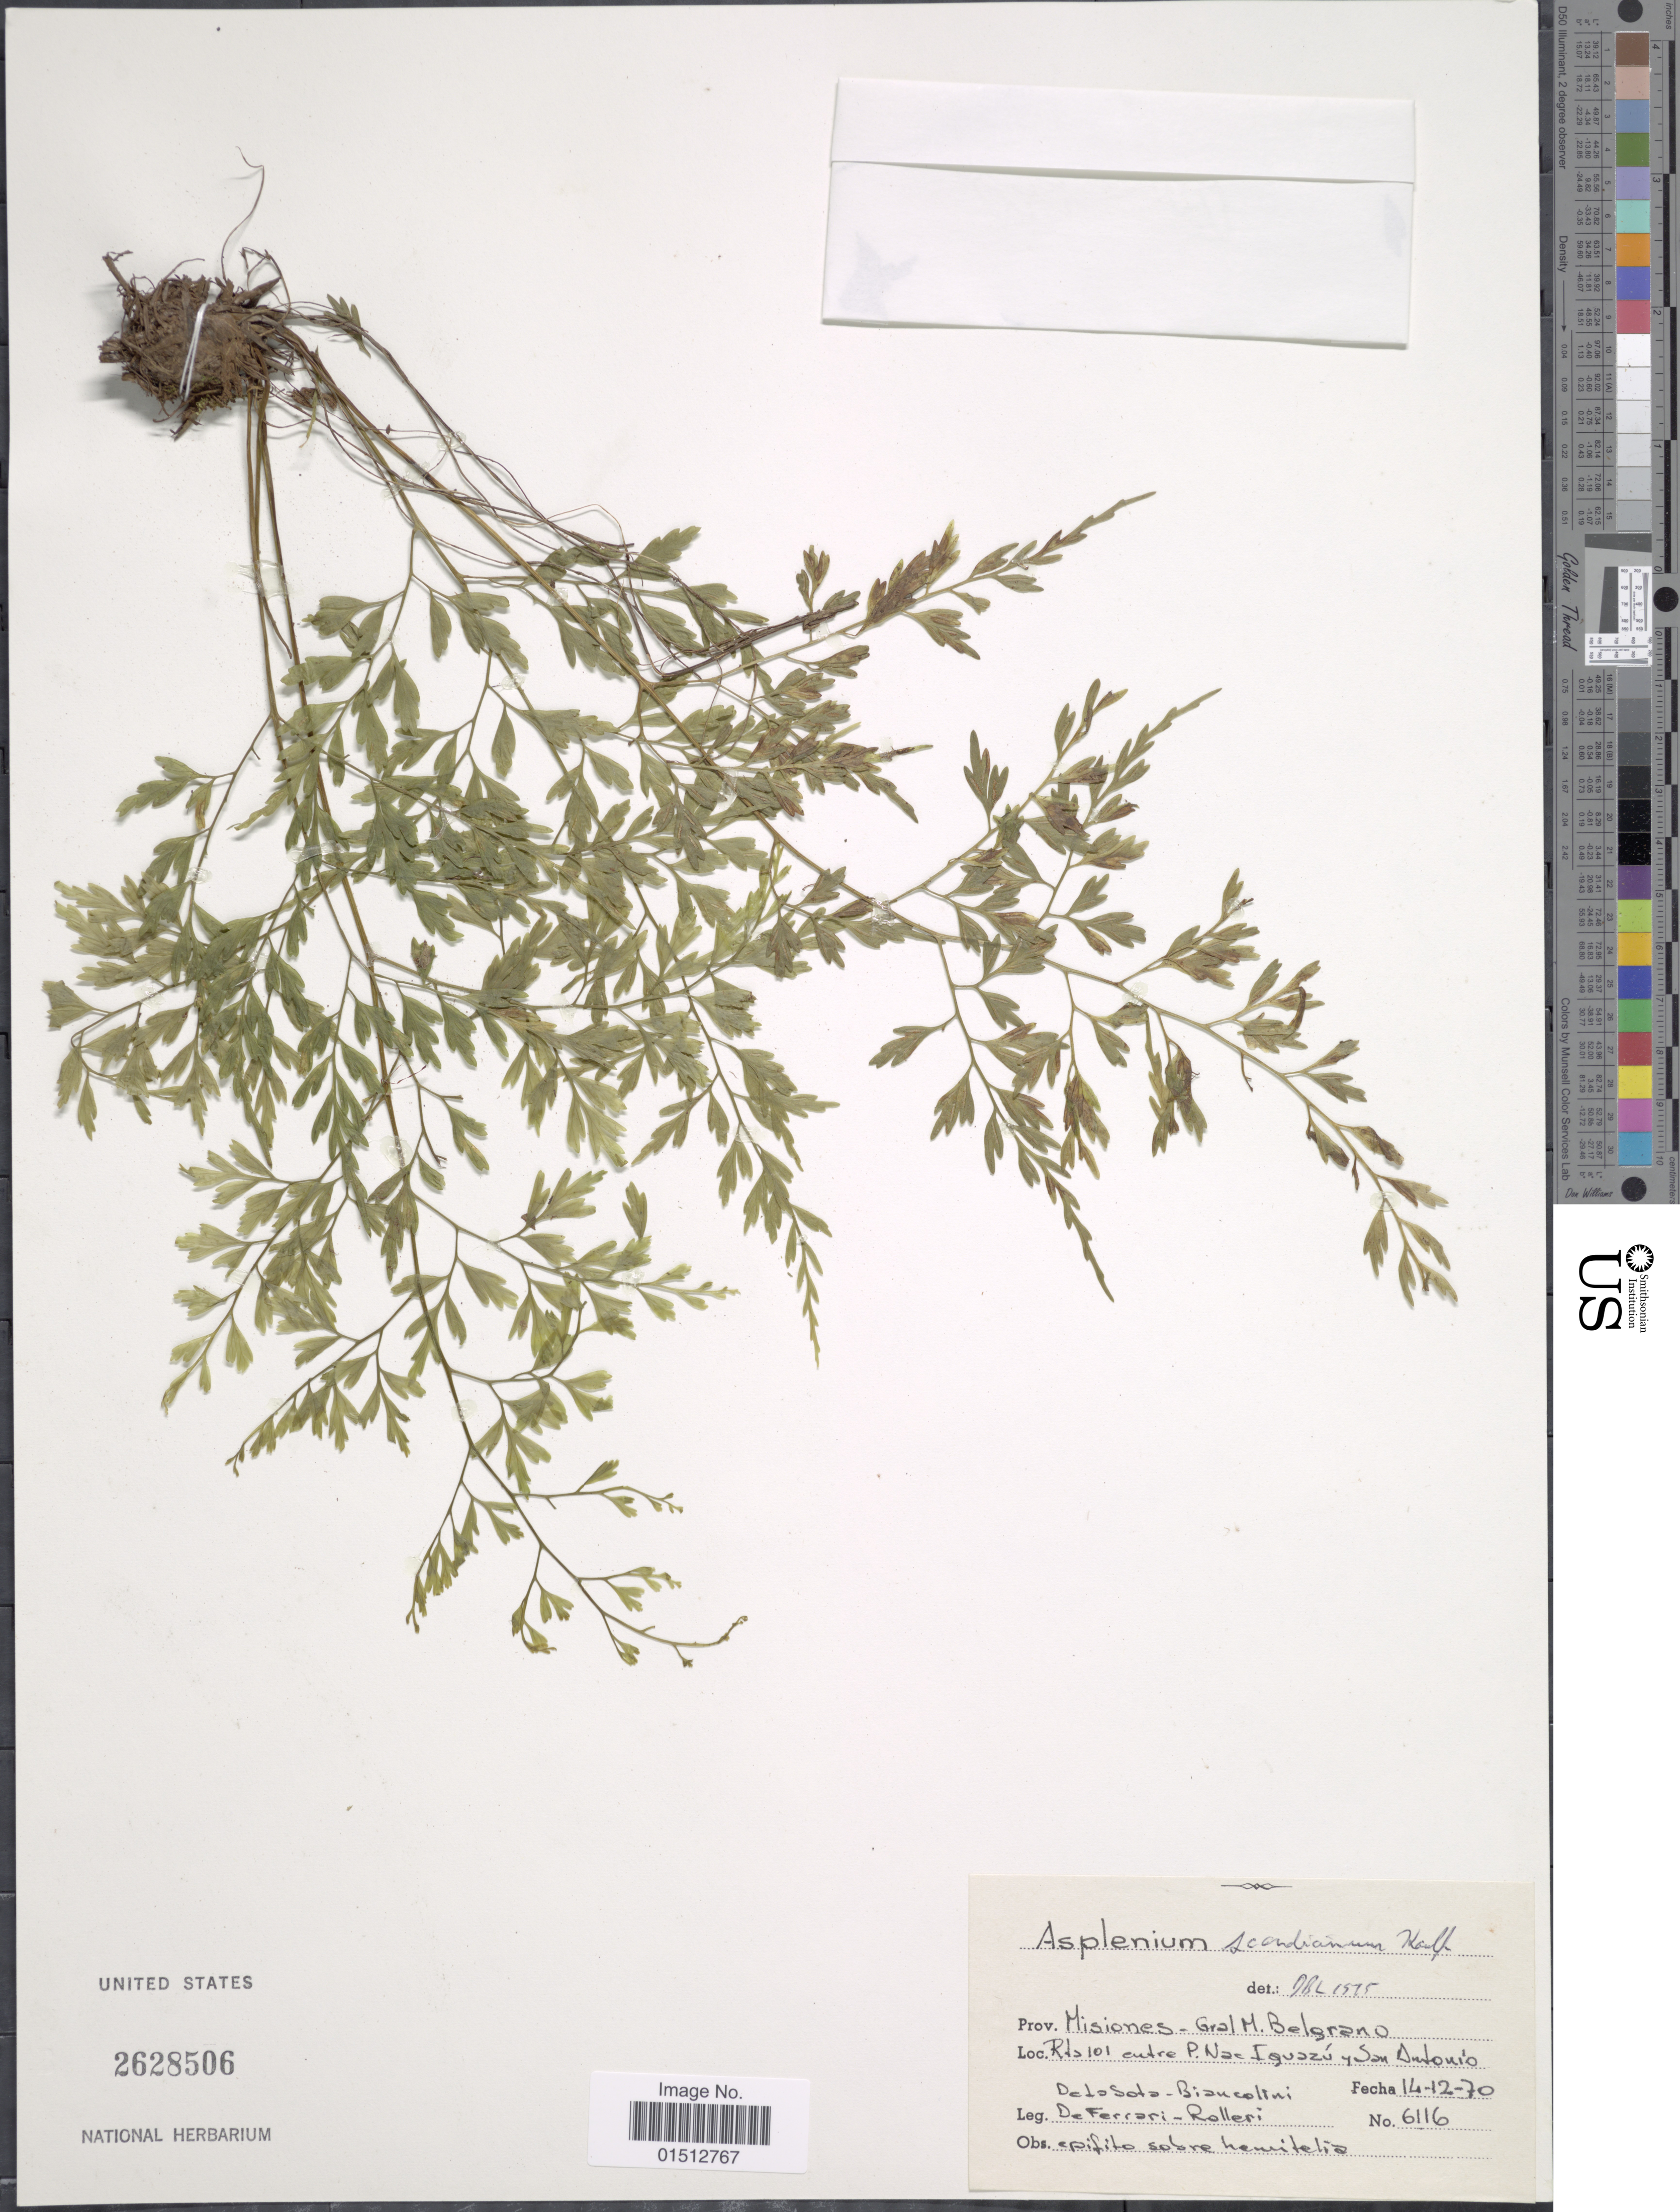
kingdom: Plantae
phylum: Tracheophyta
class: Polypodiopsida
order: Polypodiales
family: Aspleniaceae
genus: Asplenium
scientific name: Asplenium scandicinum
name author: Kaulf.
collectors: E. dela Sota, Bianco, Ferrari & Rolleri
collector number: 6116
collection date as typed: Transcribed d/m/y: 14/12/70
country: Argentina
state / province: Misiones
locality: Misiones. Gral M. Belgrano. Rta 101 entre P. Ndo. Iguazu y San Antonio.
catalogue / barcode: US 2628506